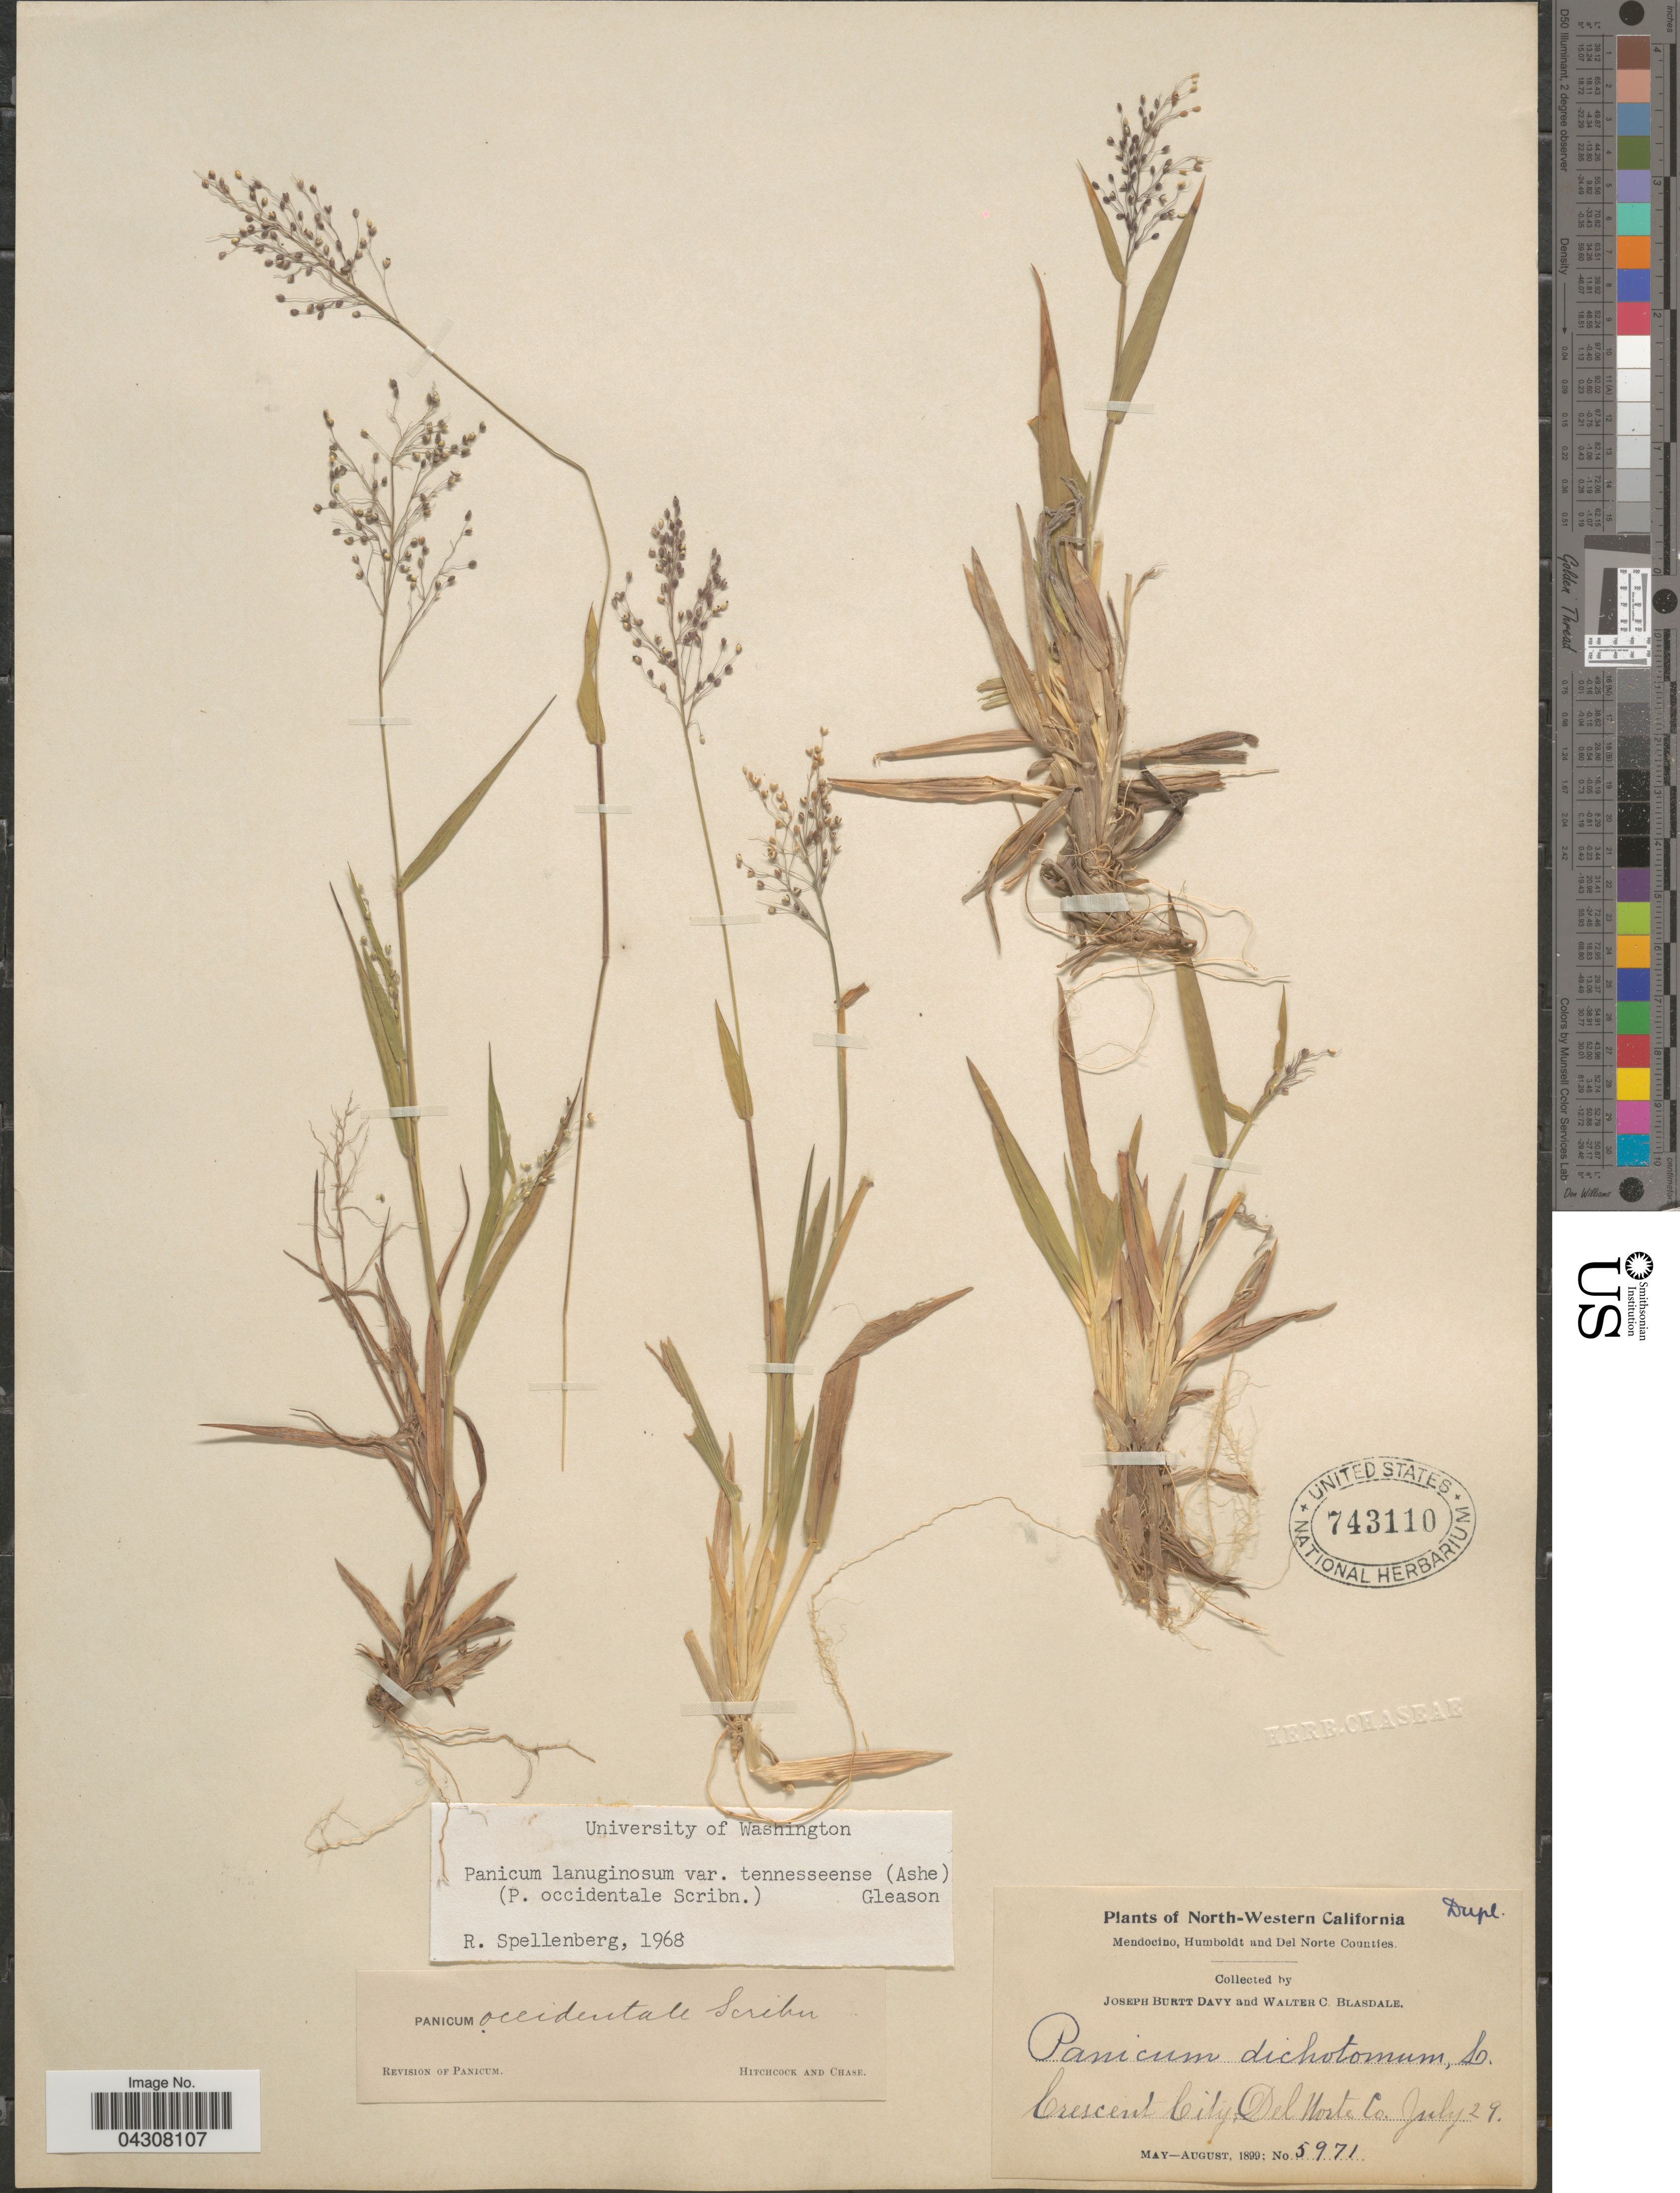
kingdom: Plantae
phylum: Tracheophyta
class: Liliopsida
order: Poales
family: Poaceae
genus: Dichanthelium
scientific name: Dichanthelium acuminatum var. acuminatum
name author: (Sw.) Gould & C.A. Clark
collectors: J. Burtt Davy & W. Blasdale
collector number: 5971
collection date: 1899-05/1899-08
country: United States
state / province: California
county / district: Del Norte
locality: North-Western California. Crescent City, Del Norte Co.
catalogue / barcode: US 743110